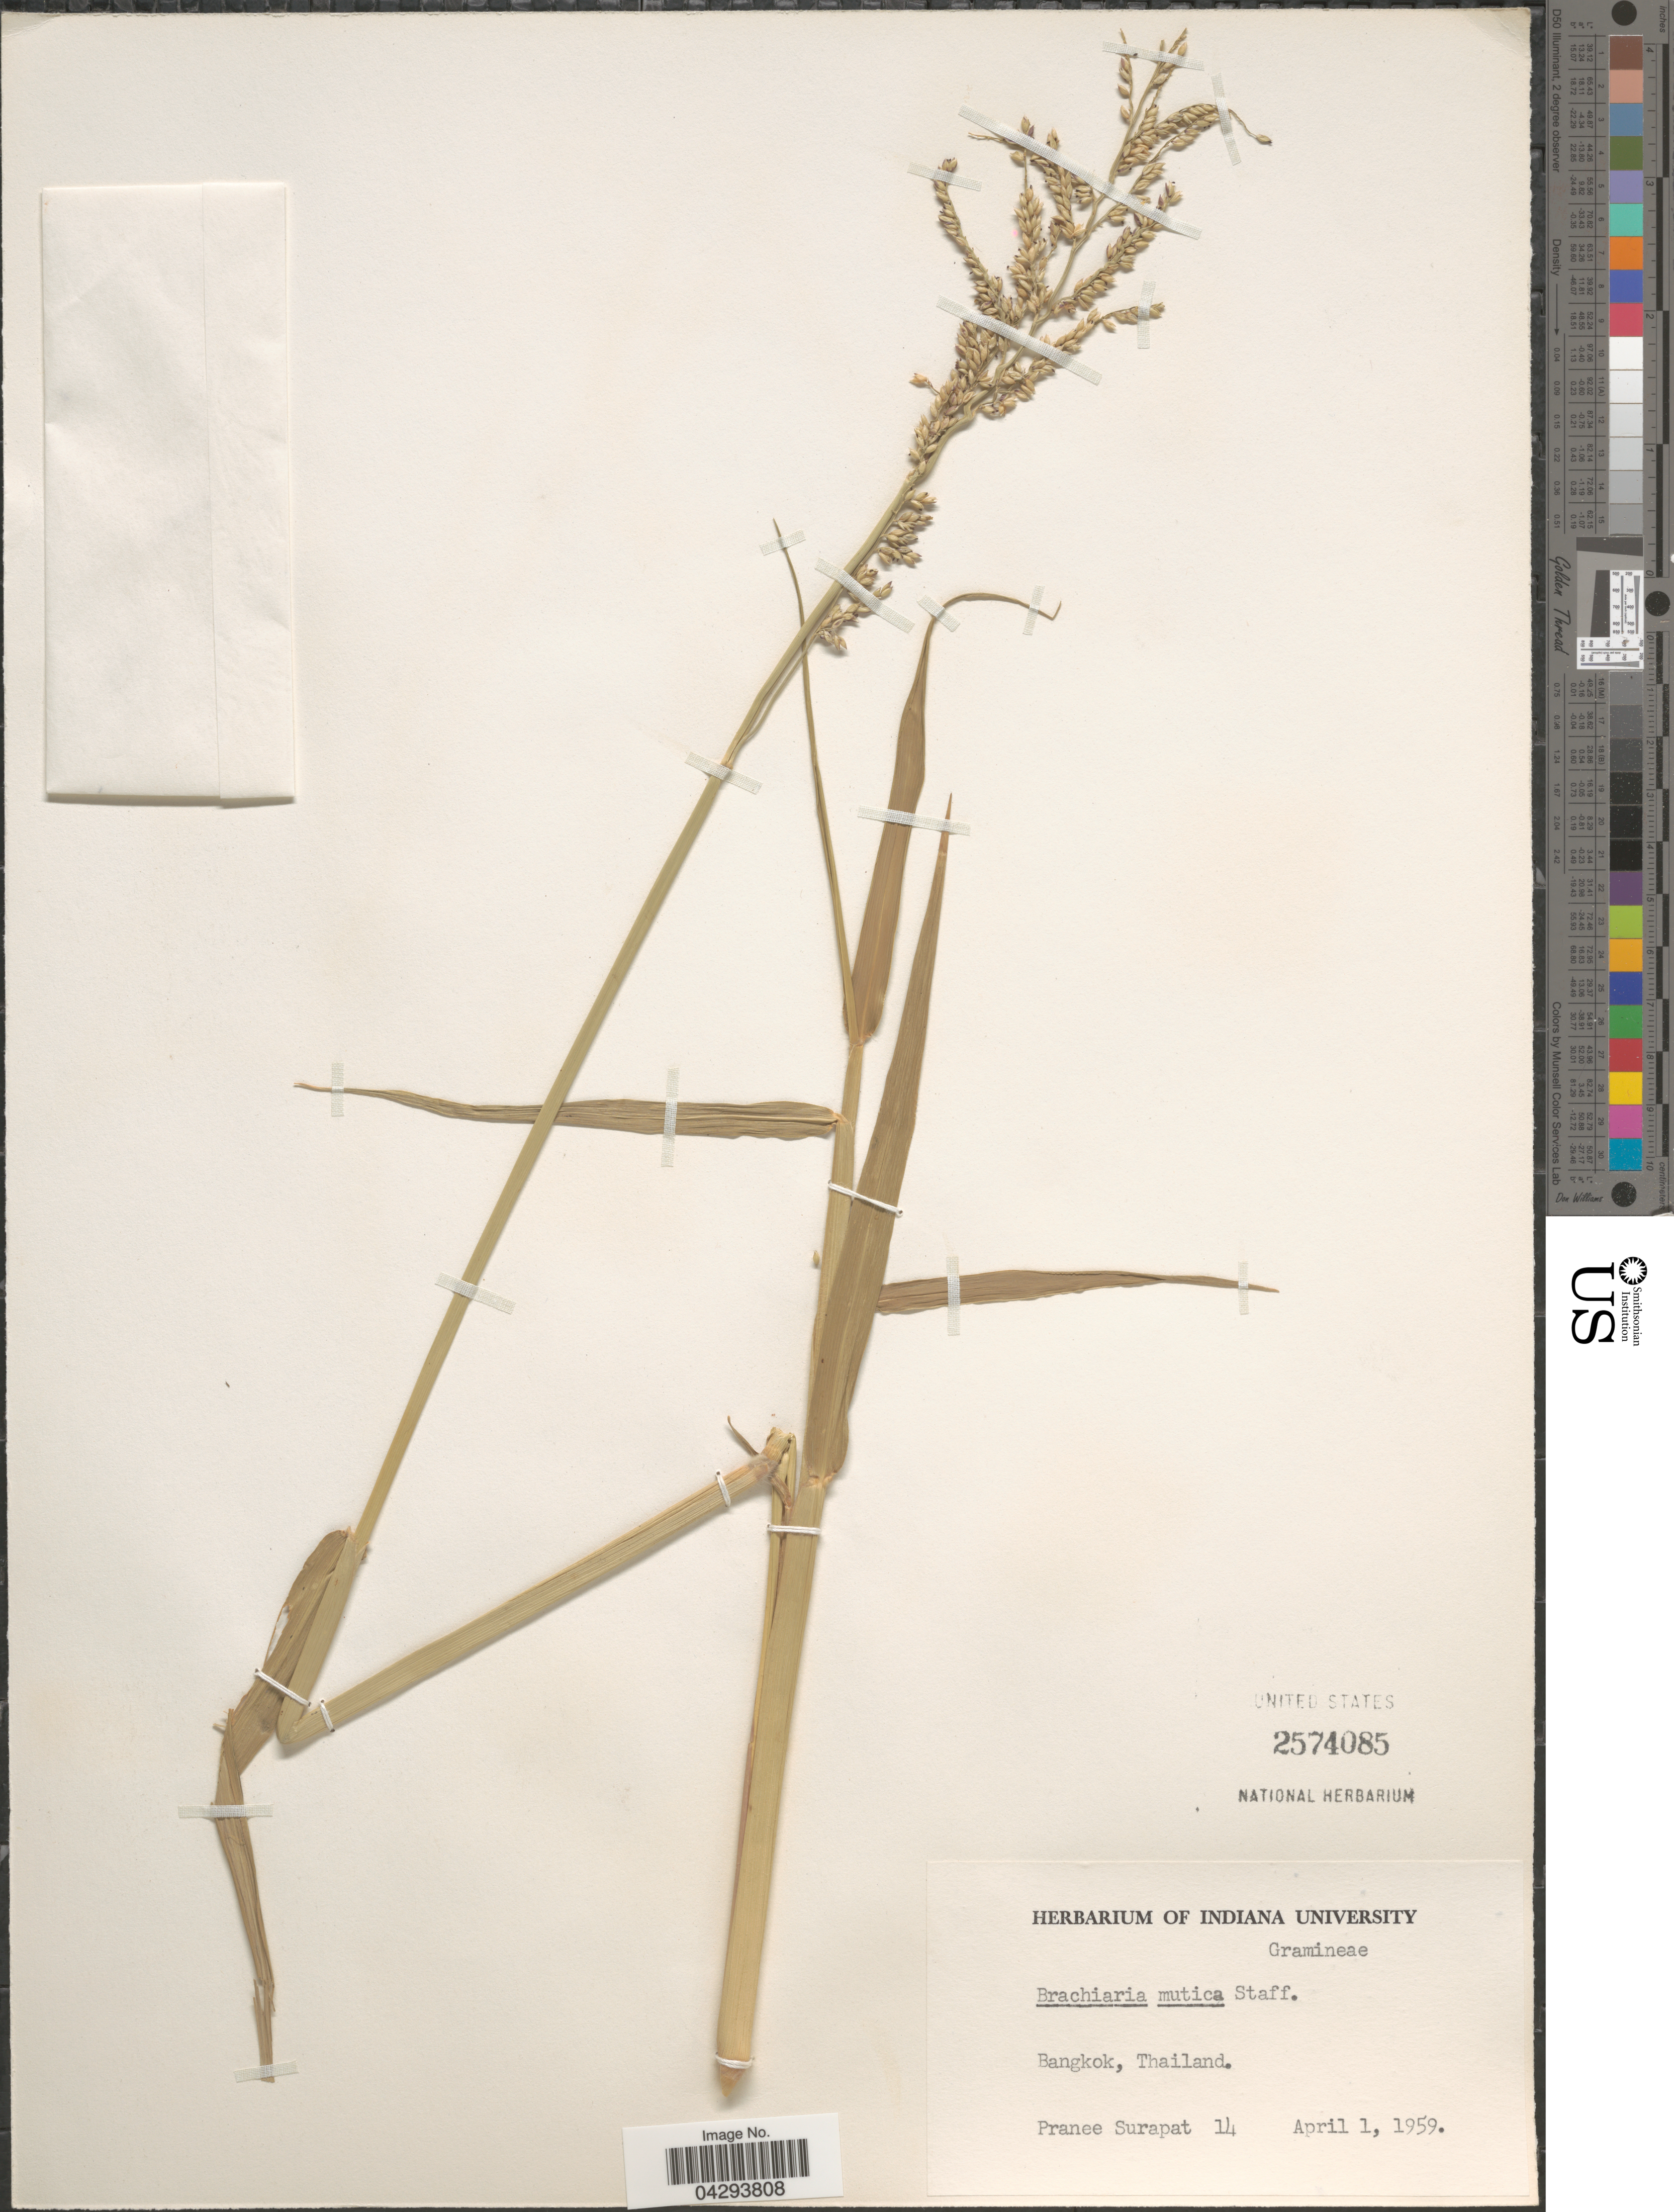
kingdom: Plantae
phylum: Tracheophyta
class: Liliopsida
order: Poales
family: Poaceae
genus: Urochloa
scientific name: Urochloa mutica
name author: (Forssk.) T.Q. Nguyen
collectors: P. Surapat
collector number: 14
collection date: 1959-04-01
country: Thailand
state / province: Bangkok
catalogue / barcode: US 2574085